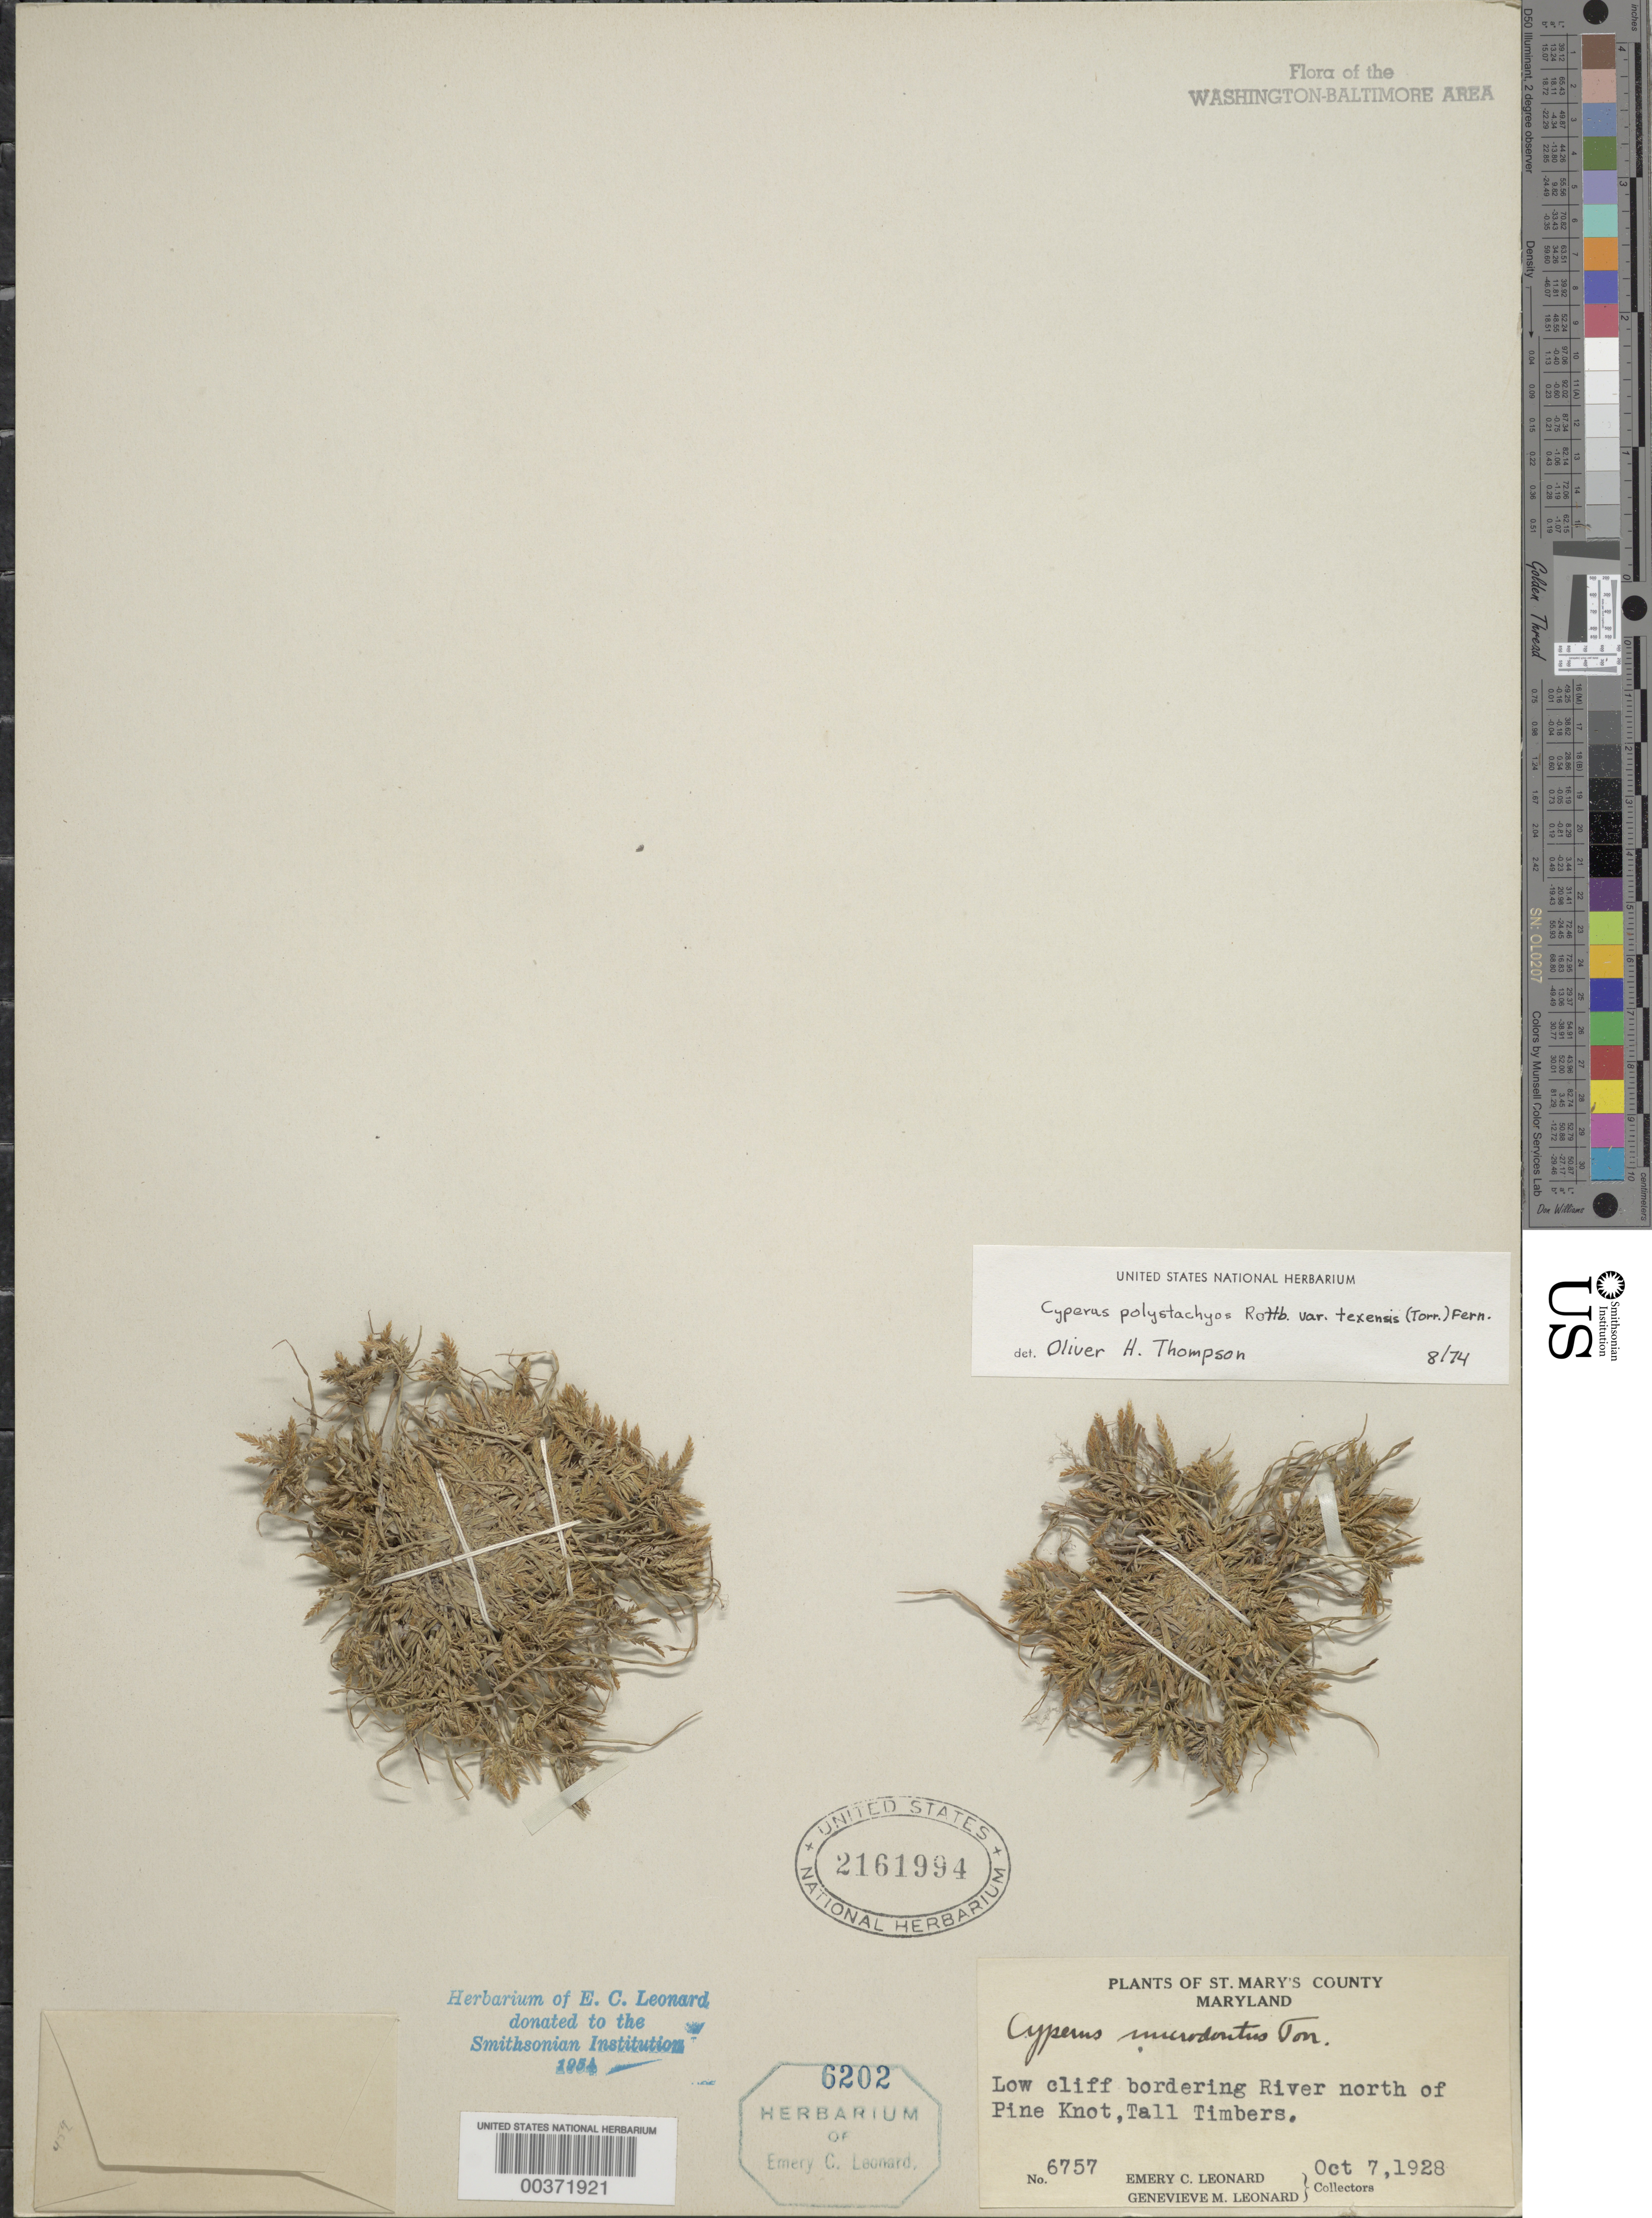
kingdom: Plantae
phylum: Tracheophyta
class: Liliopsida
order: Poales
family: Cyperaceae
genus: Cyperus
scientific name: Cyperus polystachyos var. texensis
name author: (Torr.) Fernald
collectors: E. C. Leonard & G. M. Leonard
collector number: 6757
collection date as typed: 07 Oct 1928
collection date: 1928-10-07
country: United States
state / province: Maryland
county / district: St. Mary's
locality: River north of Pine Knot, Tall Timbers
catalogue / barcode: US 2161994